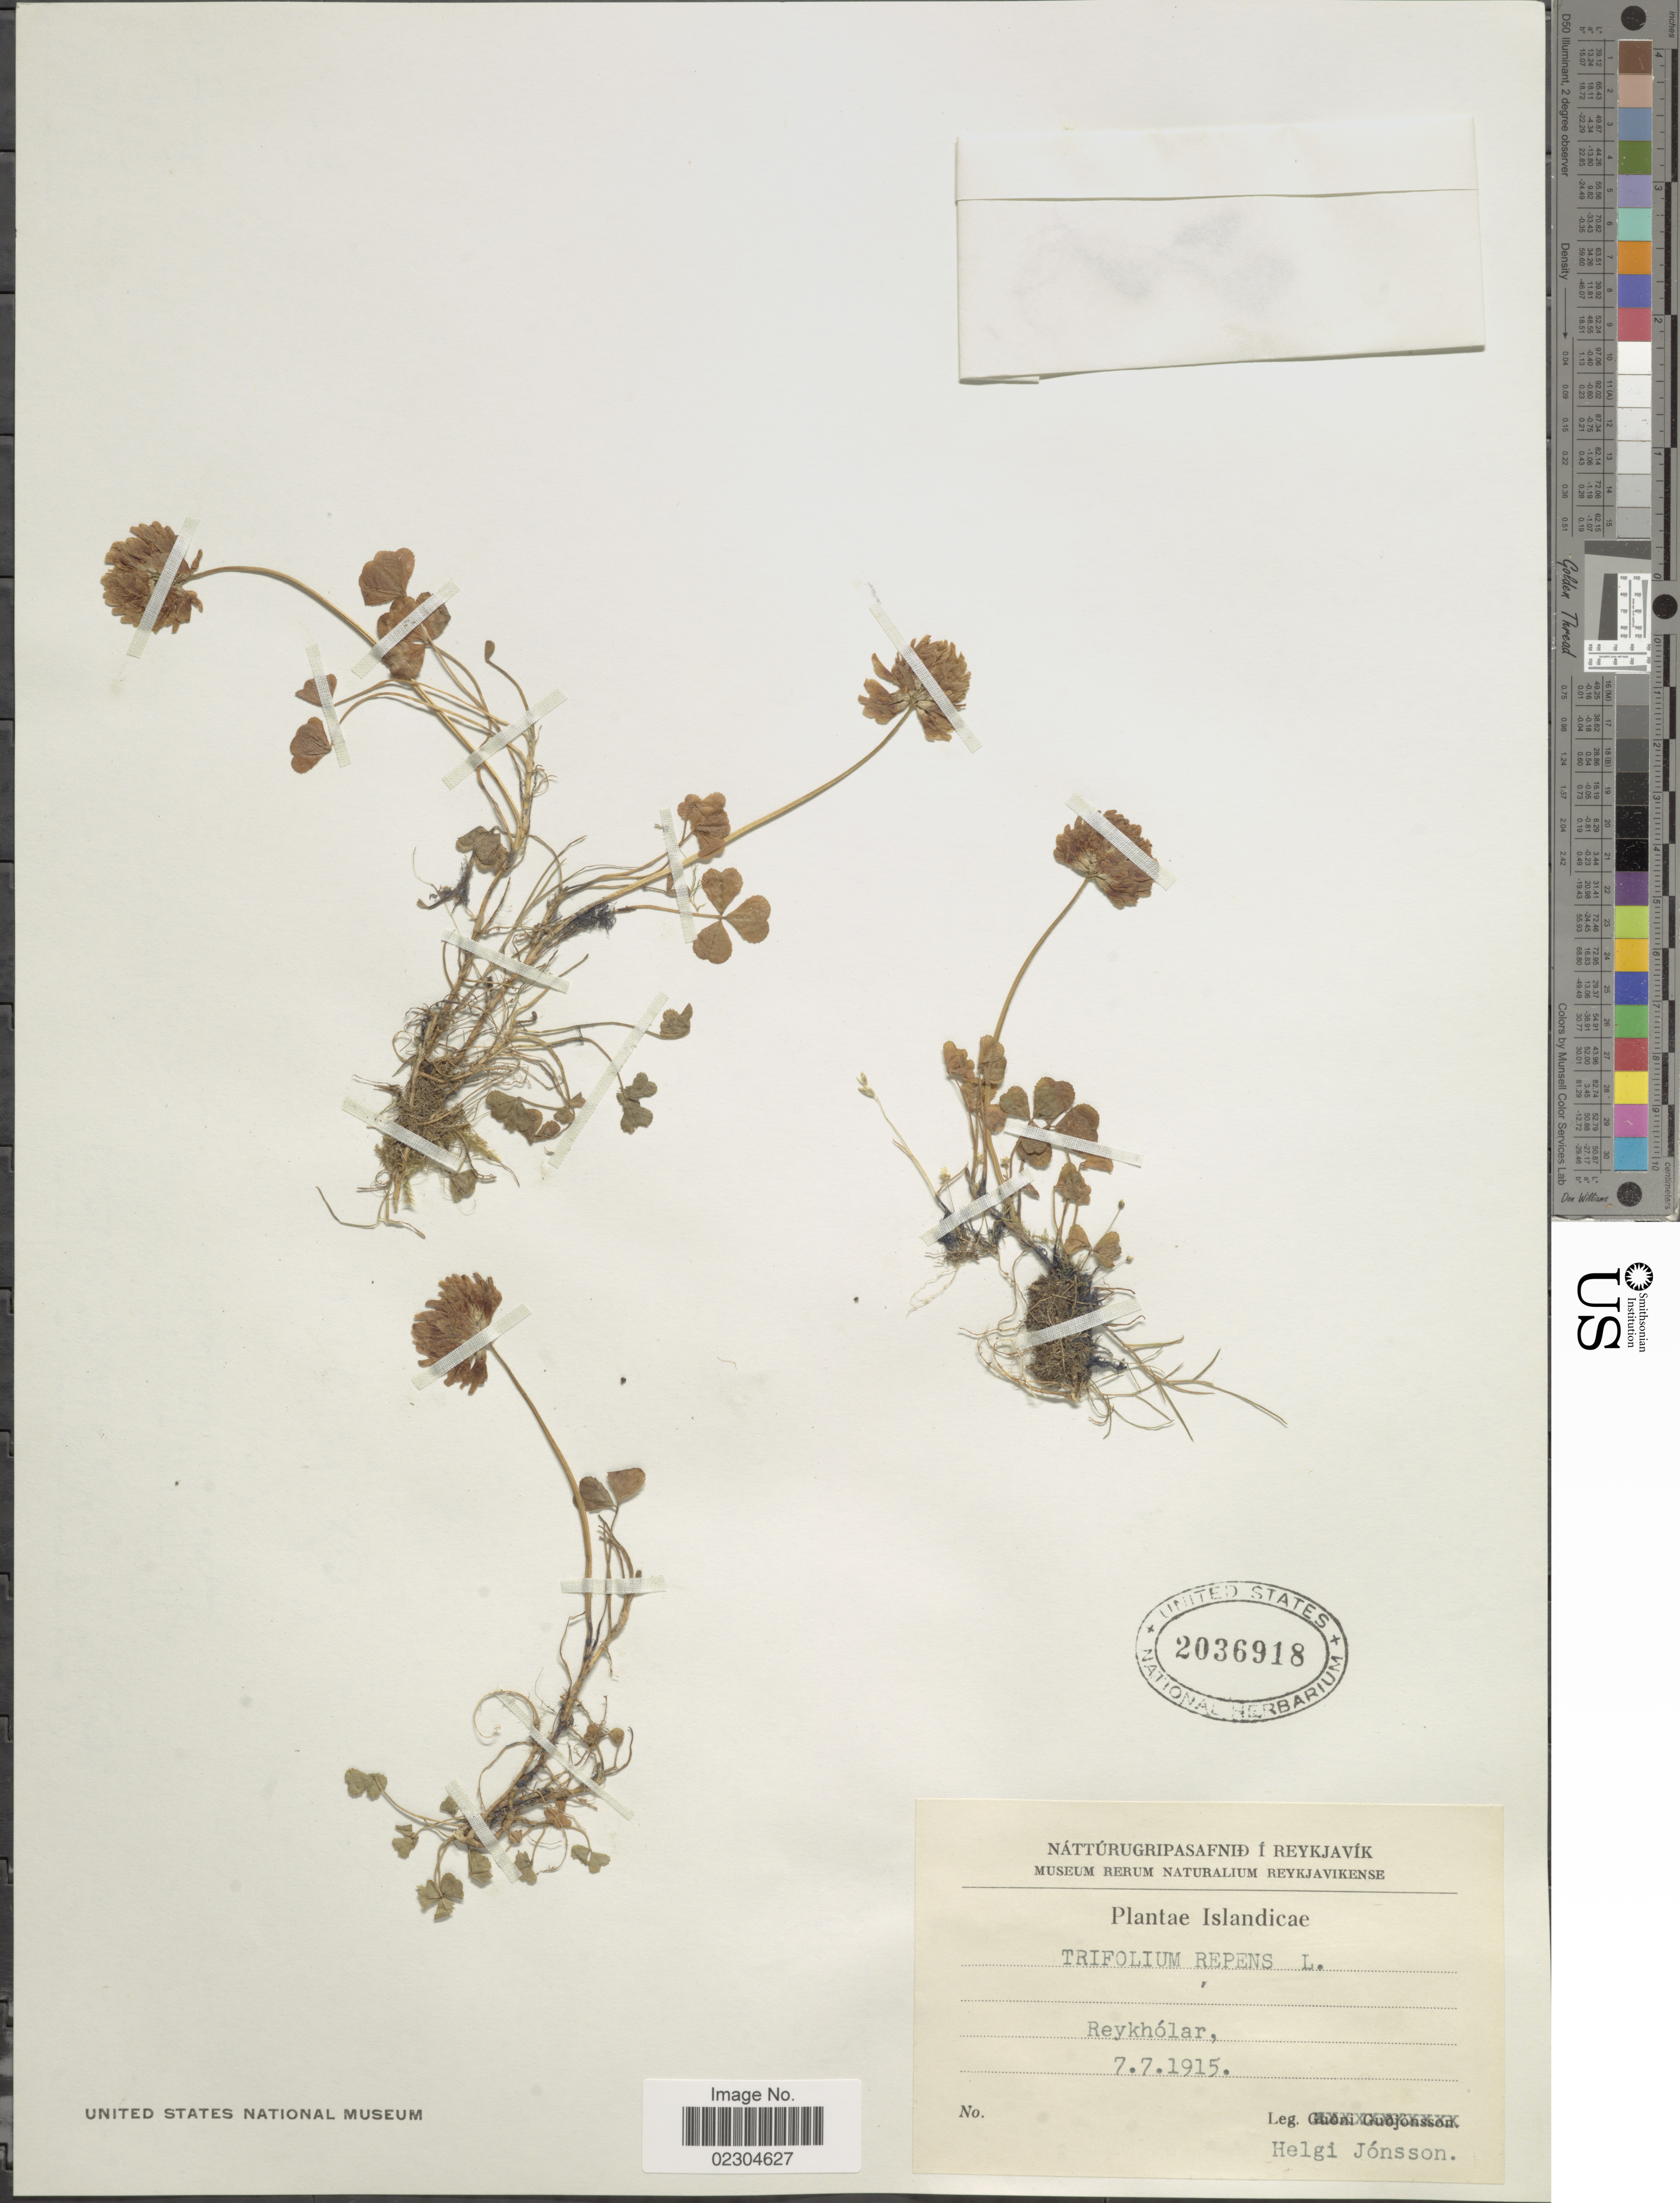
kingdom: Plantae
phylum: Tracheophyta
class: Magnoliopsida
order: Fabales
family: Fabaceae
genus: Trifolium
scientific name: Trifolium repens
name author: L.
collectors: H. Jónsson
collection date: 1915-07-07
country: Iceland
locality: Islandicae, Reykholar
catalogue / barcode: US 2036918